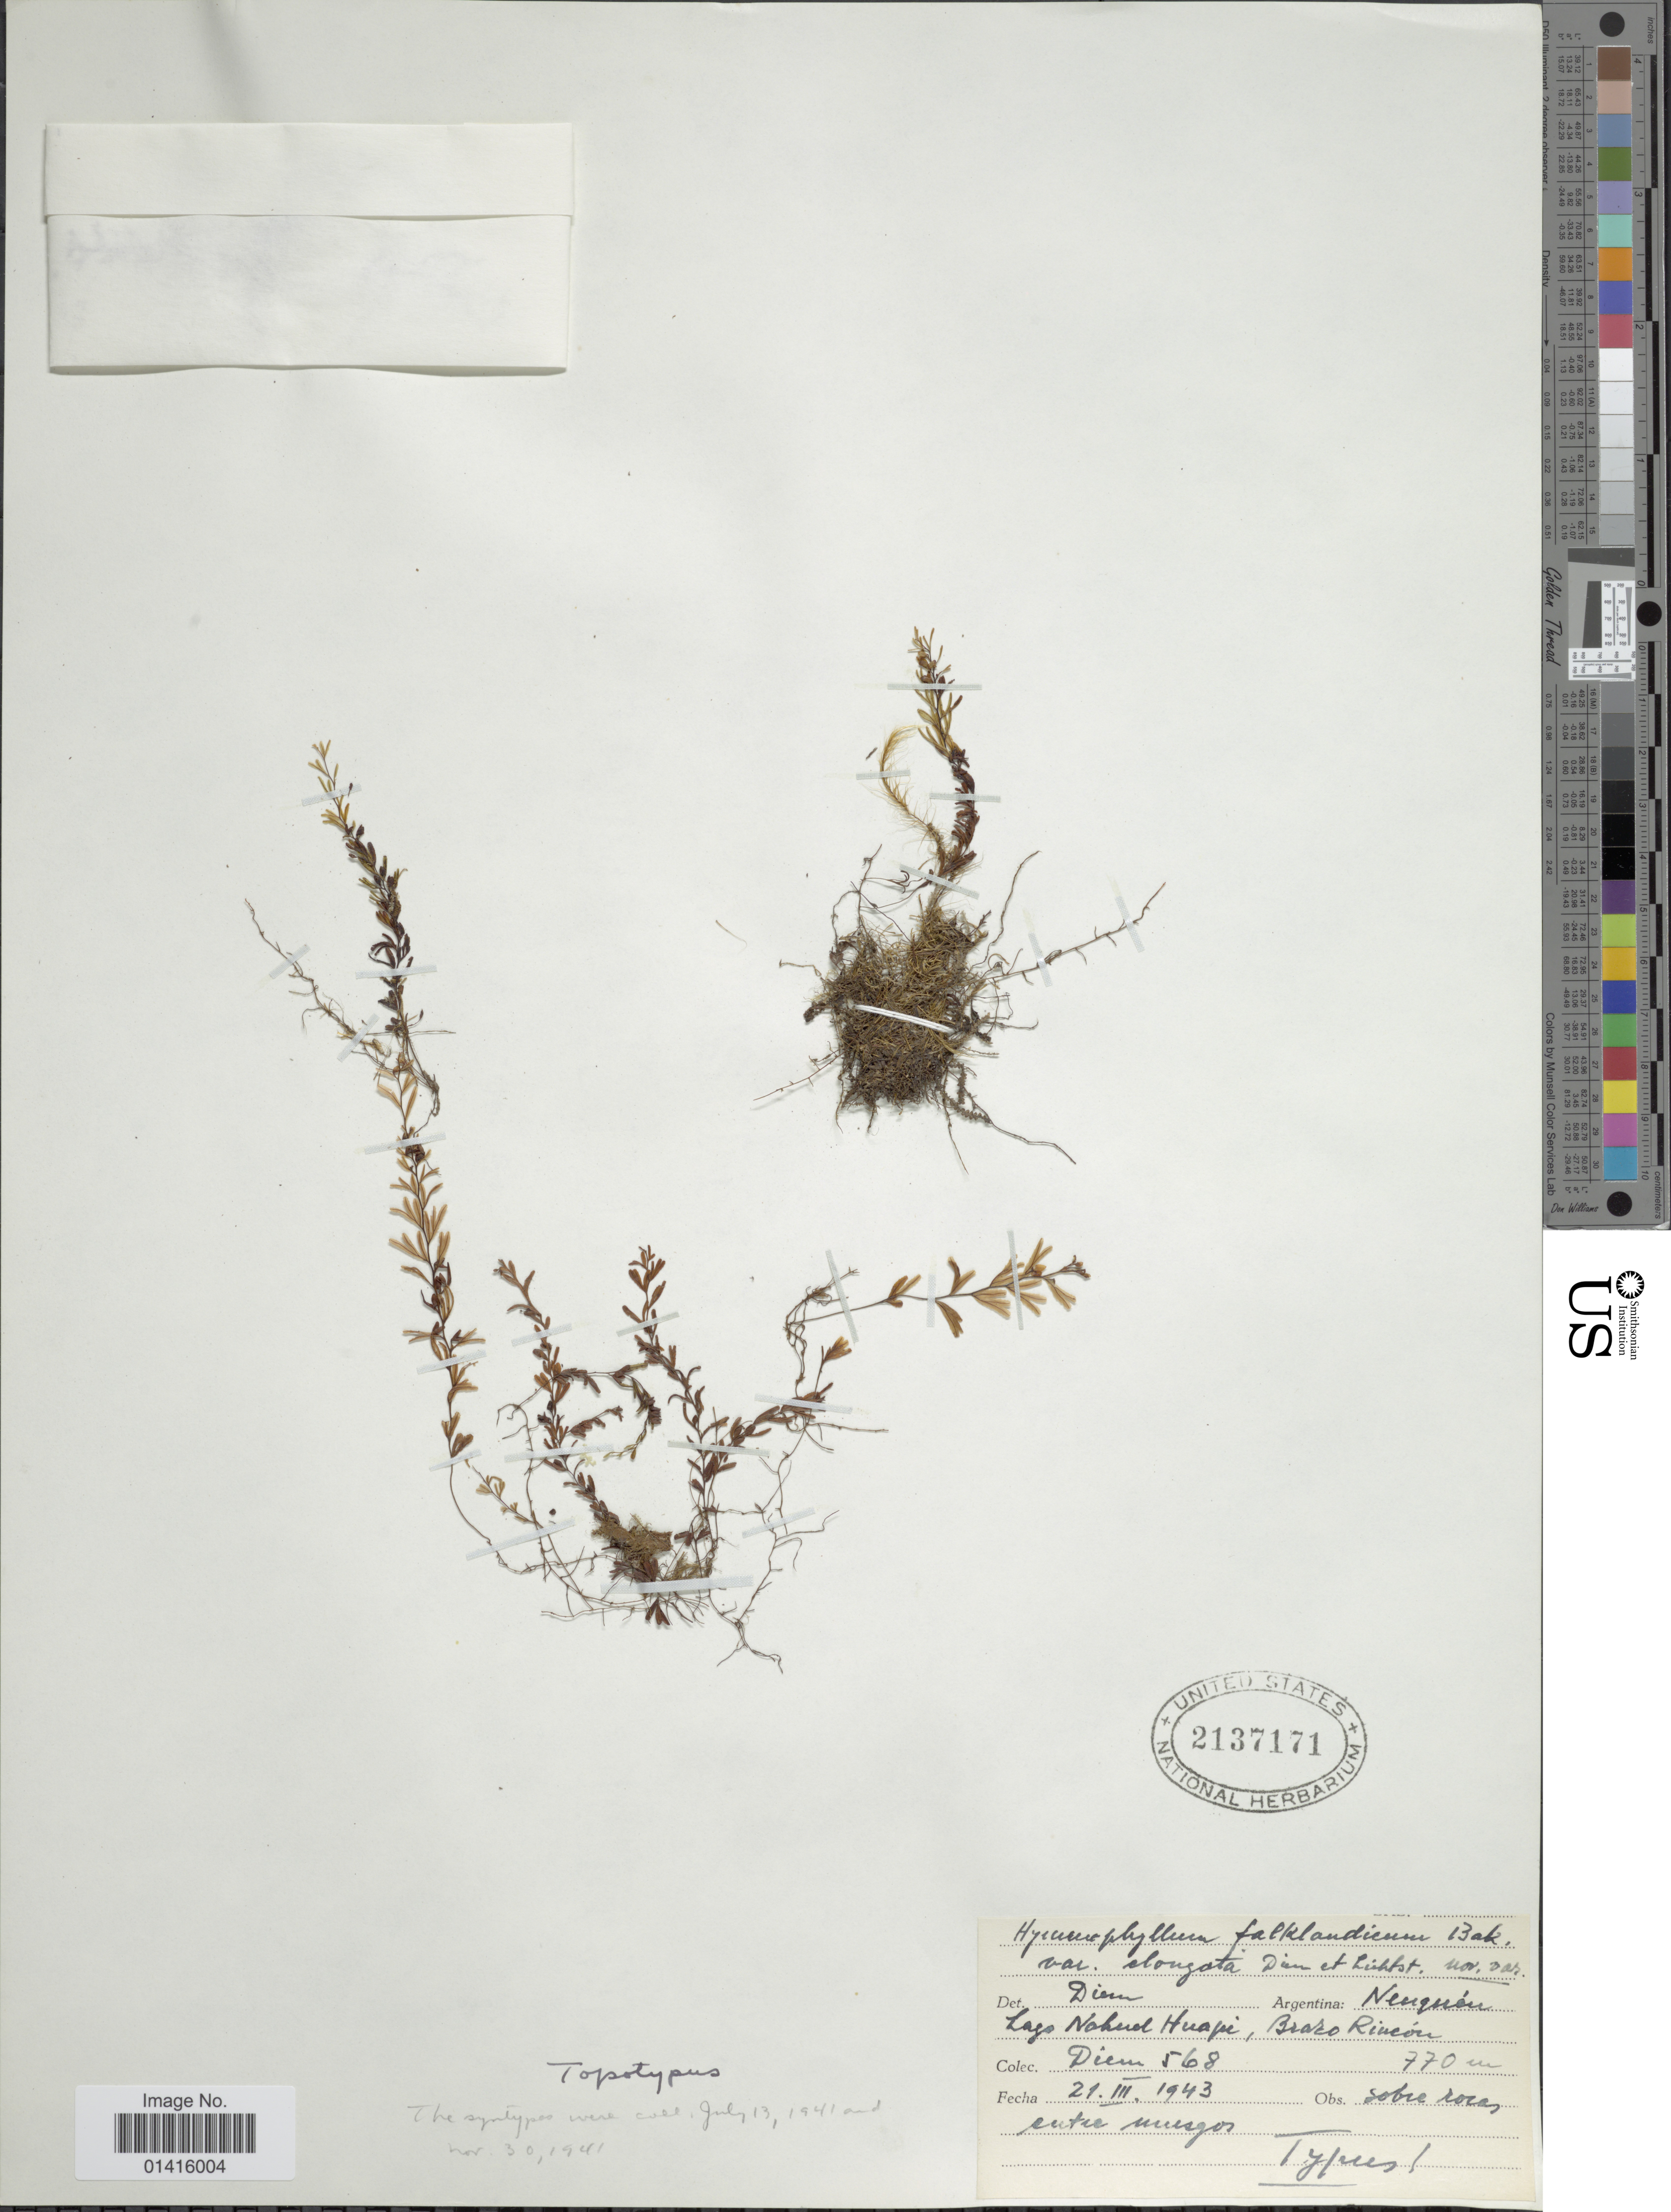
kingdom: Plantae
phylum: Tracheophyta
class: Polypodiopsida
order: Hymenophyllales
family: Hymenophyllaceae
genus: Hymenophyllum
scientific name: Hymenophyllum falklandicum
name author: Baker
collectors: T. Pederson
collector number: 568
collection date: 1943-03-21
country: Argentina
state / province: Neuquen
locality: Argentina: Neuquén, Lago Nahud Huapi, Brazo Rincón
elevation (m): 770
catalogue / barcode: US 2137171